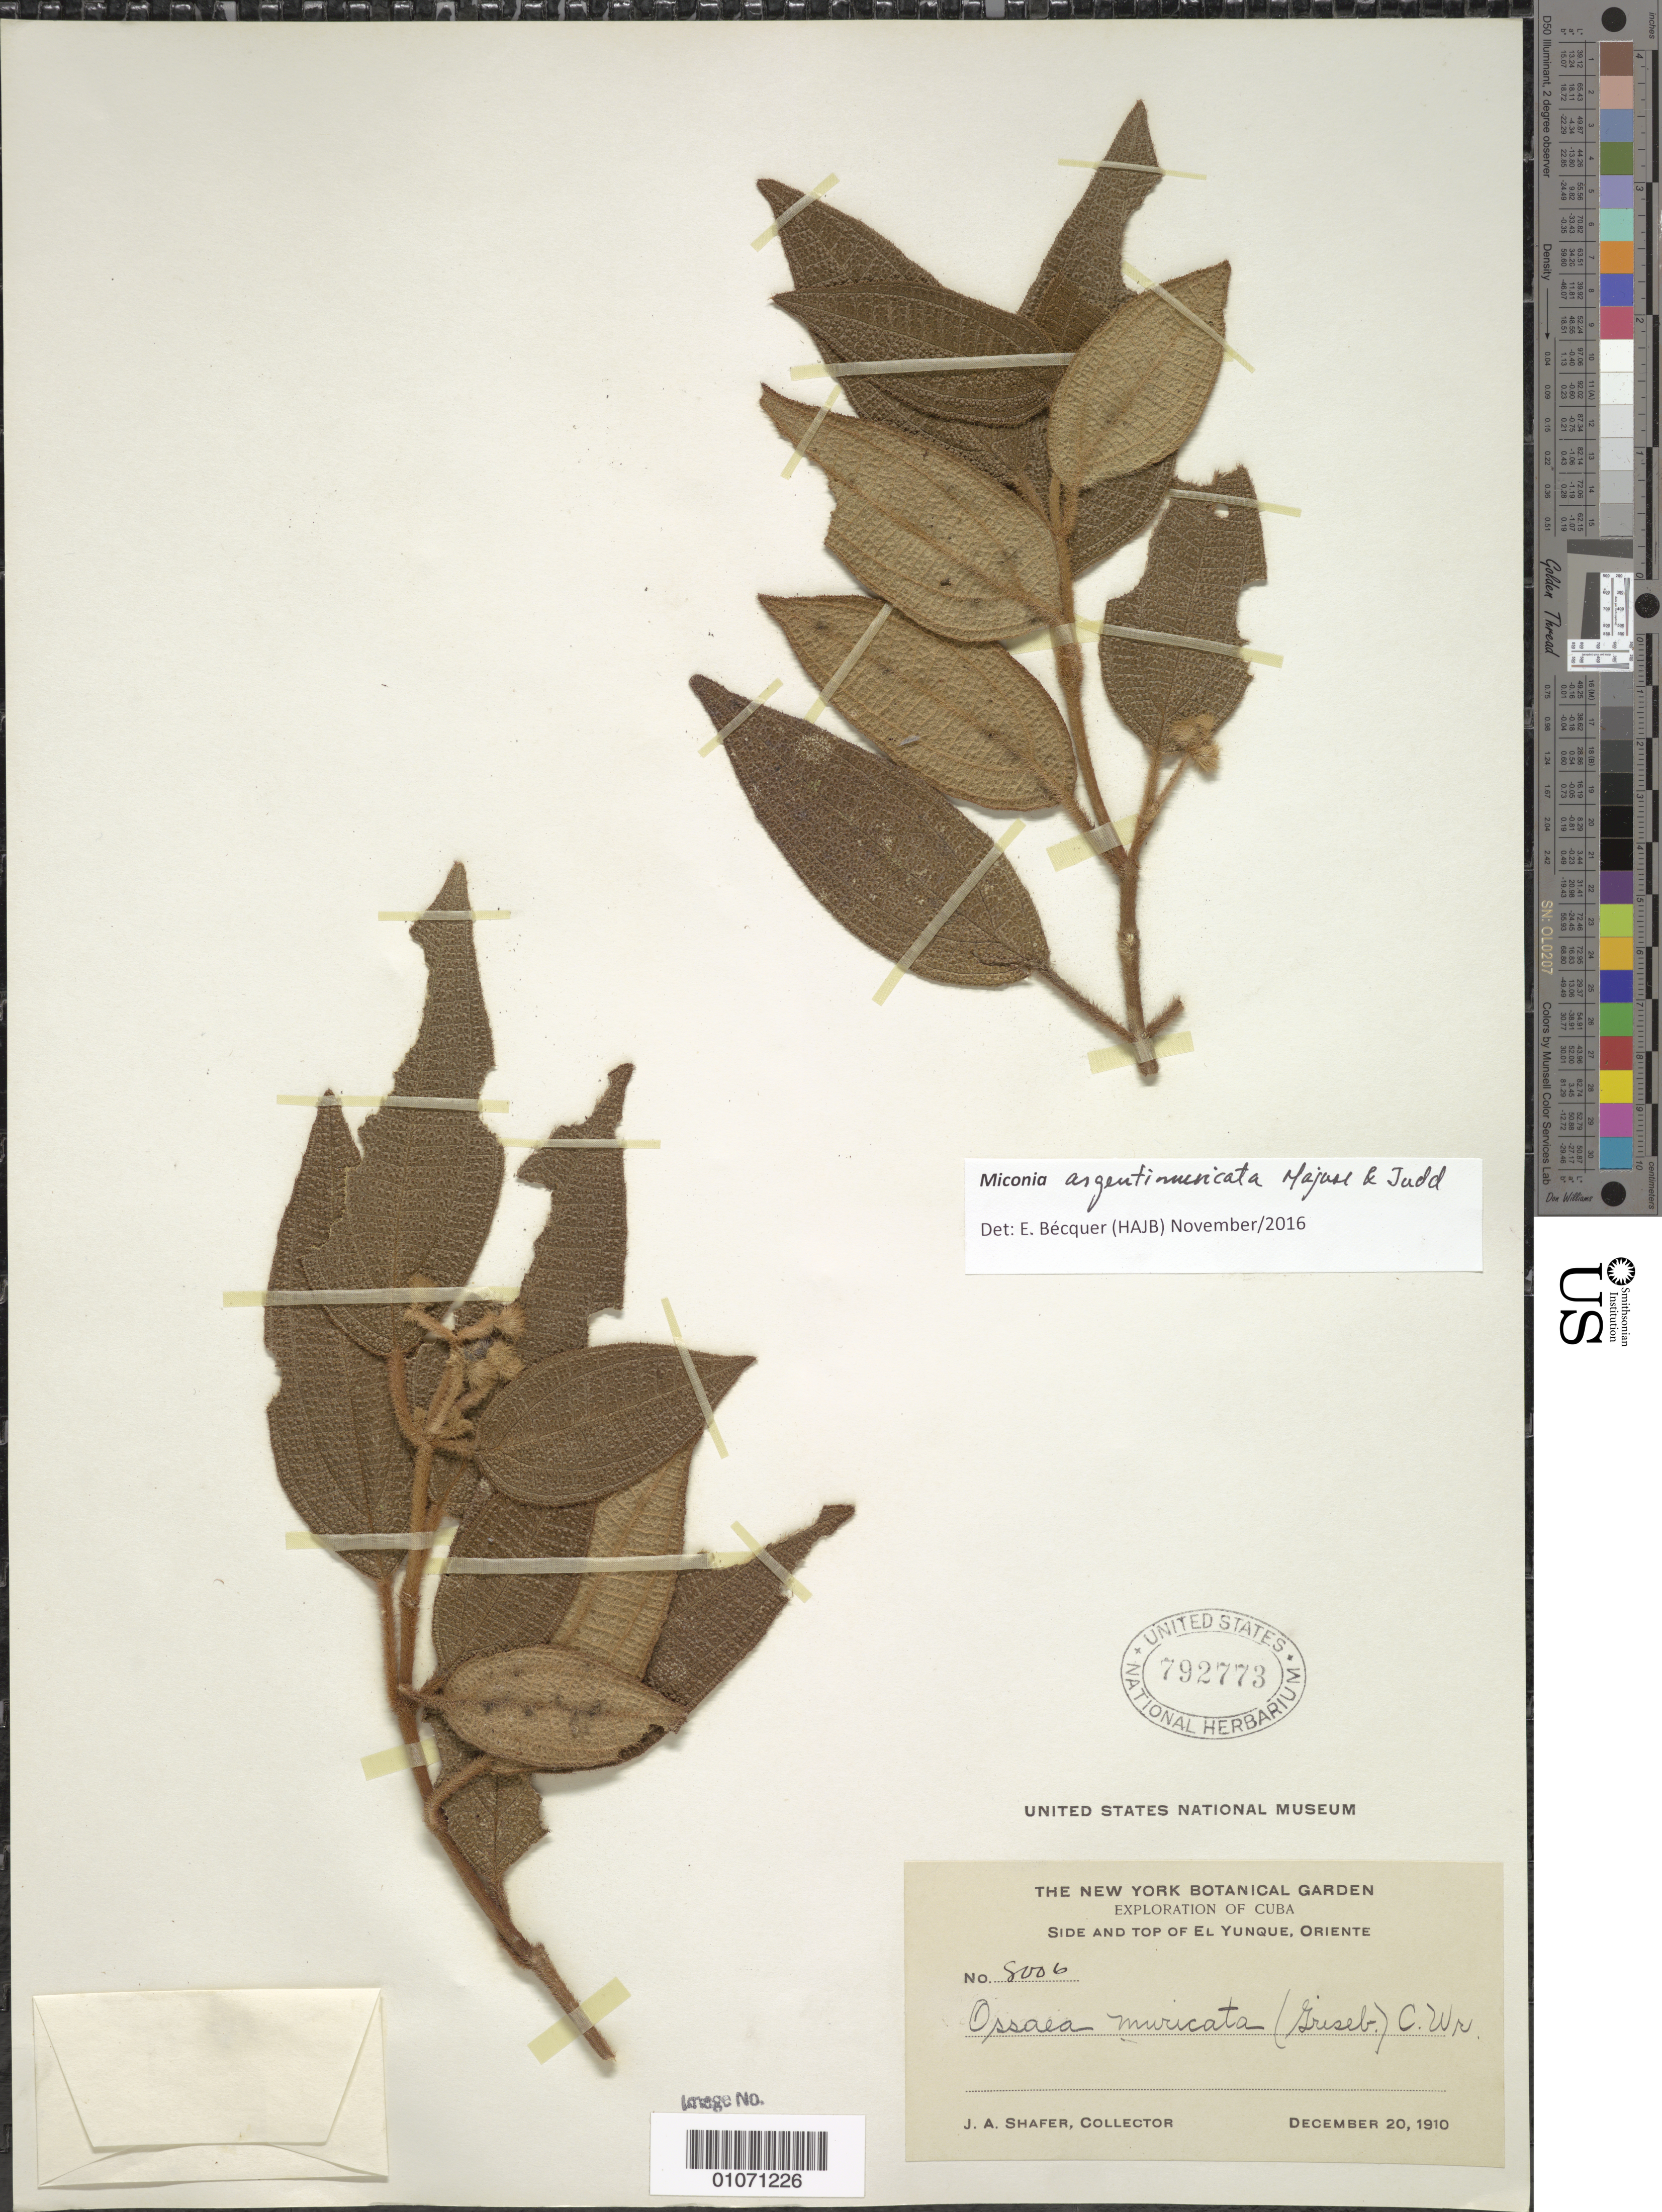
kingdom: Plantae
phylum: Tracheophyta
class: Magnoliopsida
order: Myrtales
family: Melastomataceae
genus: Miconia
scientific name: Miconia argentimuricata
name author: Majure & Judd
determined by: Bécquer Granados, E. R.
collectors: J. A. Shafer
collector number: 8006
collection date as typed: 20 Dec 1910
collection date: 1910-12-20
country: Cuba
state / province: Oriente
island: Cuba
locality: El Yunque, side and top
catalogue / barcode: US 792773